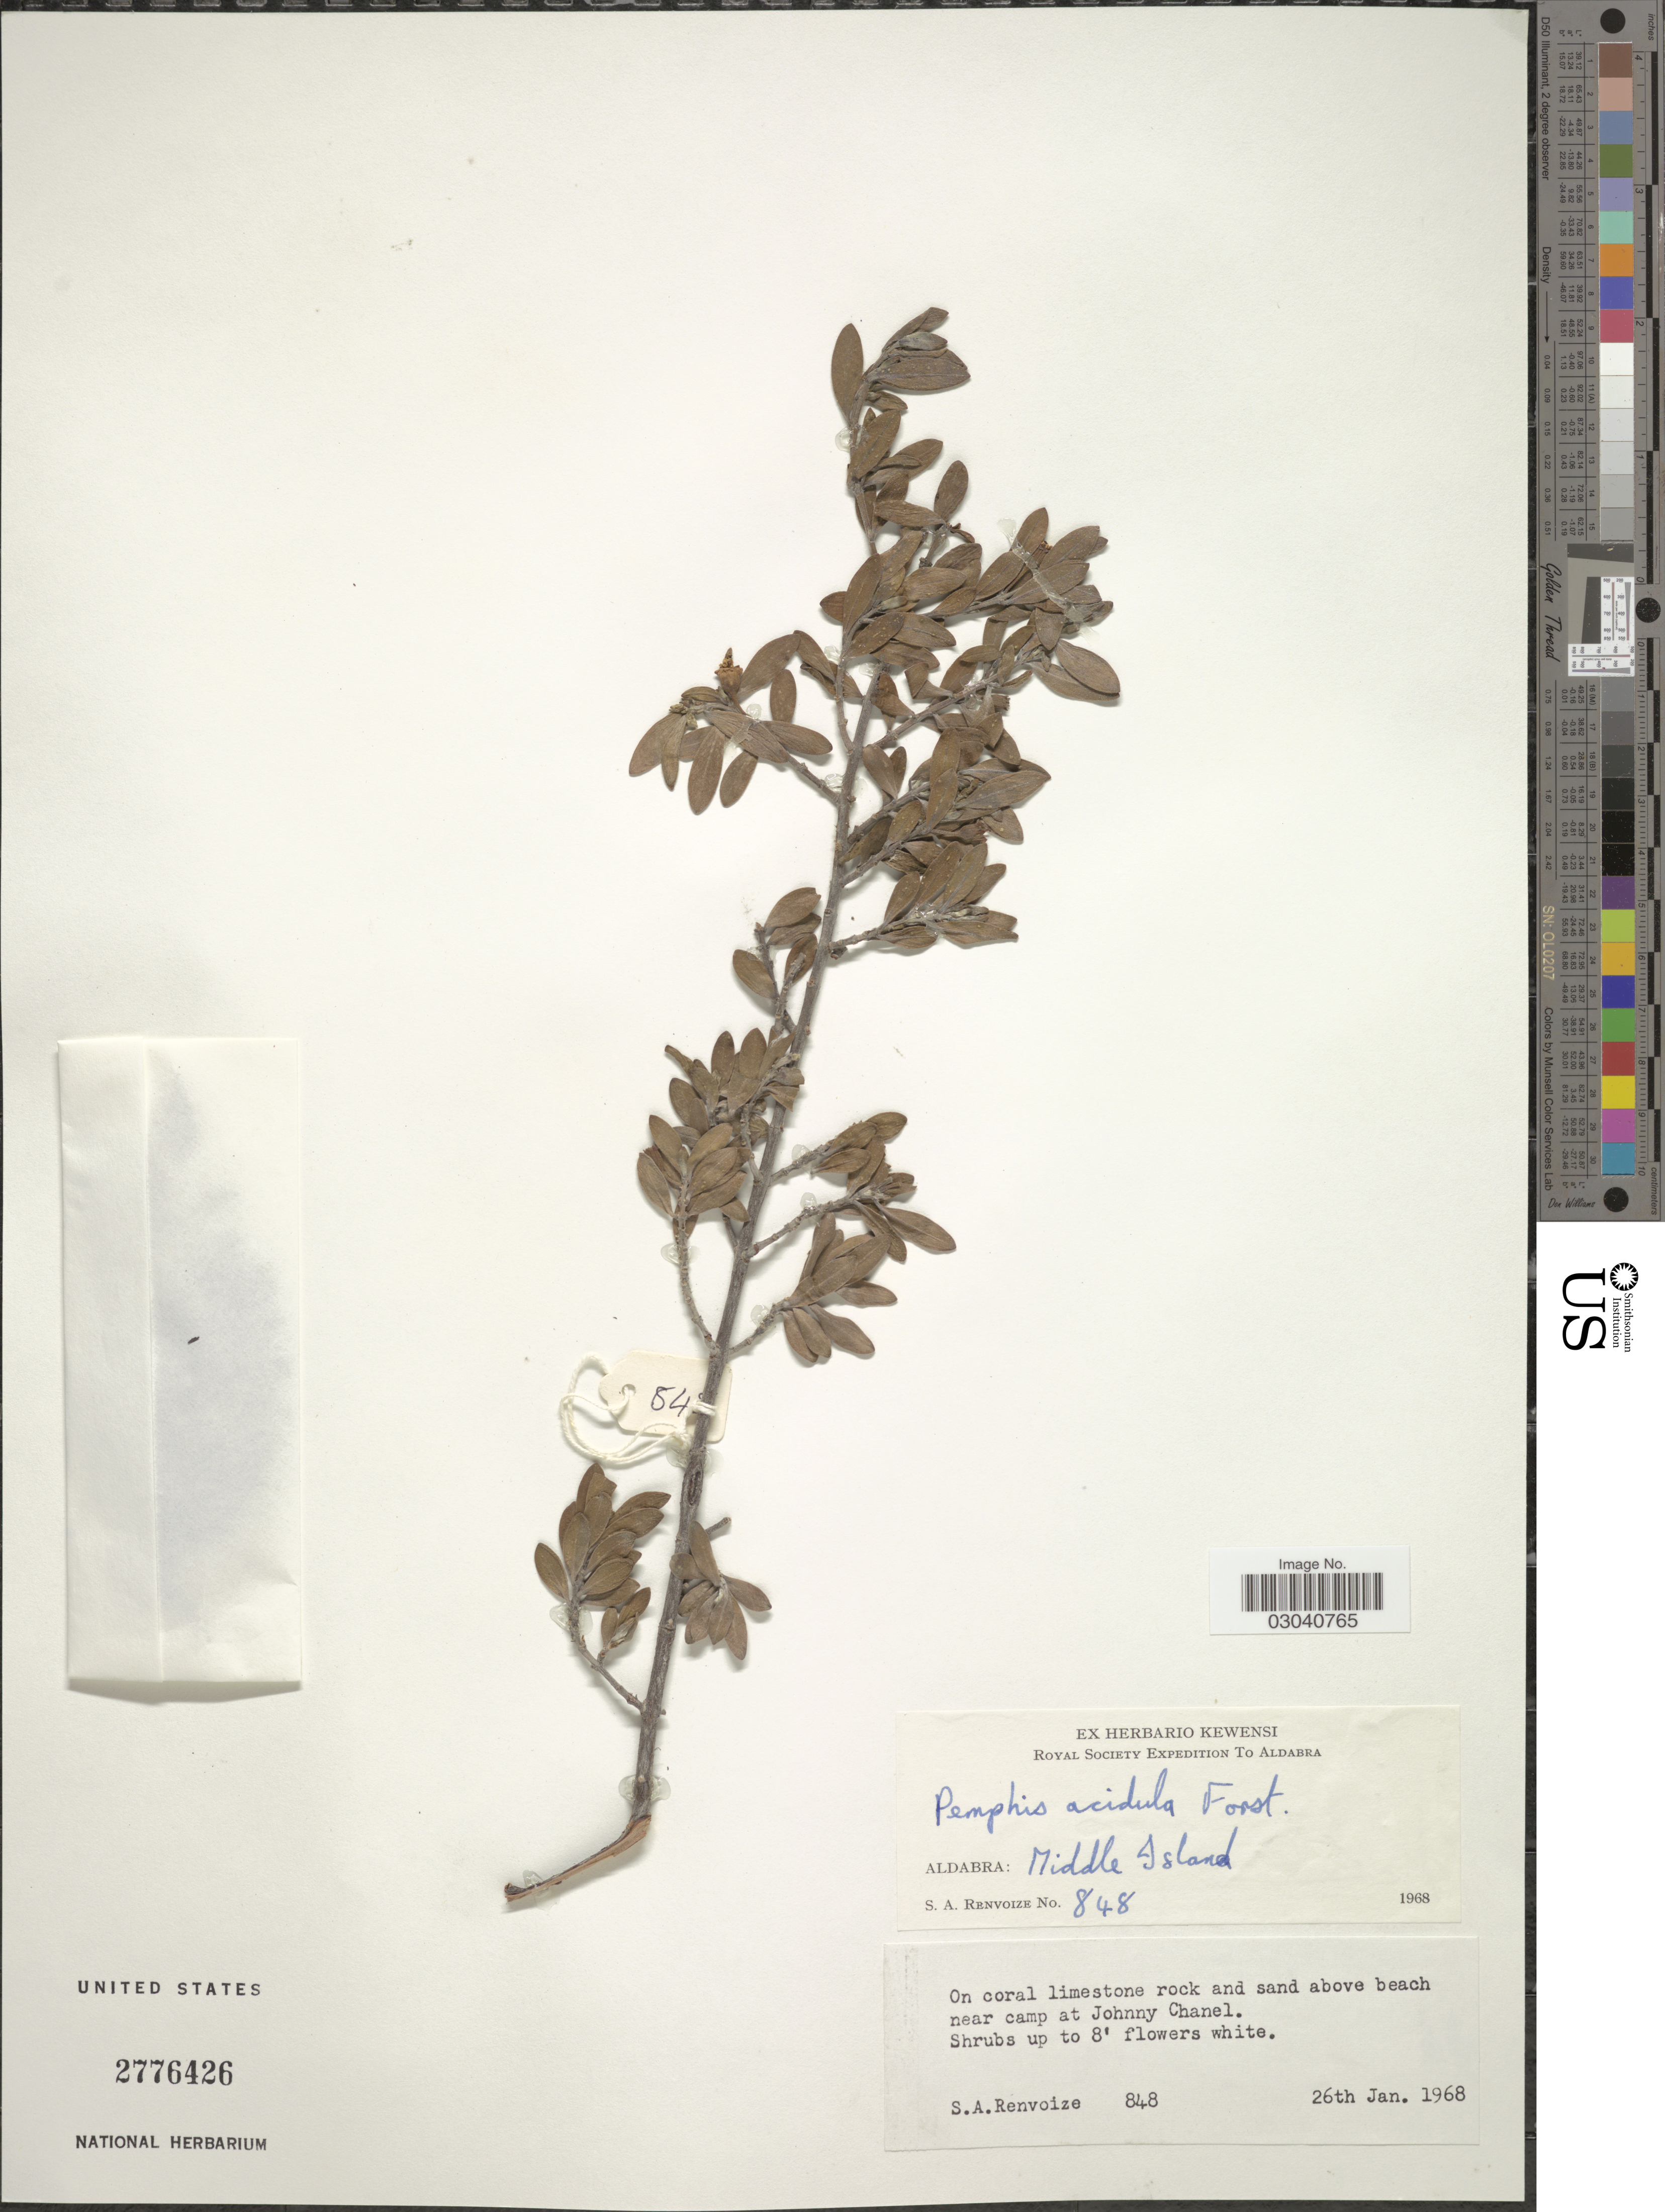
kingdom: Plantae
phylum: Tracheophyta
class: Magnoliopsida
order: Myrtales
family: Lythraceae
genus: Pemphis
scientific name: Pemphis acidula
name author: J.R. Forst. & G. Forst.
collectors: S. A. Renvoize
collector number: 848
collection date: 1968-01-26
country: Seychelles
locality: Aldabra: Middle Island, Above beach near camp at Johnny Chanel.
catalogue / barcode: US 2776426